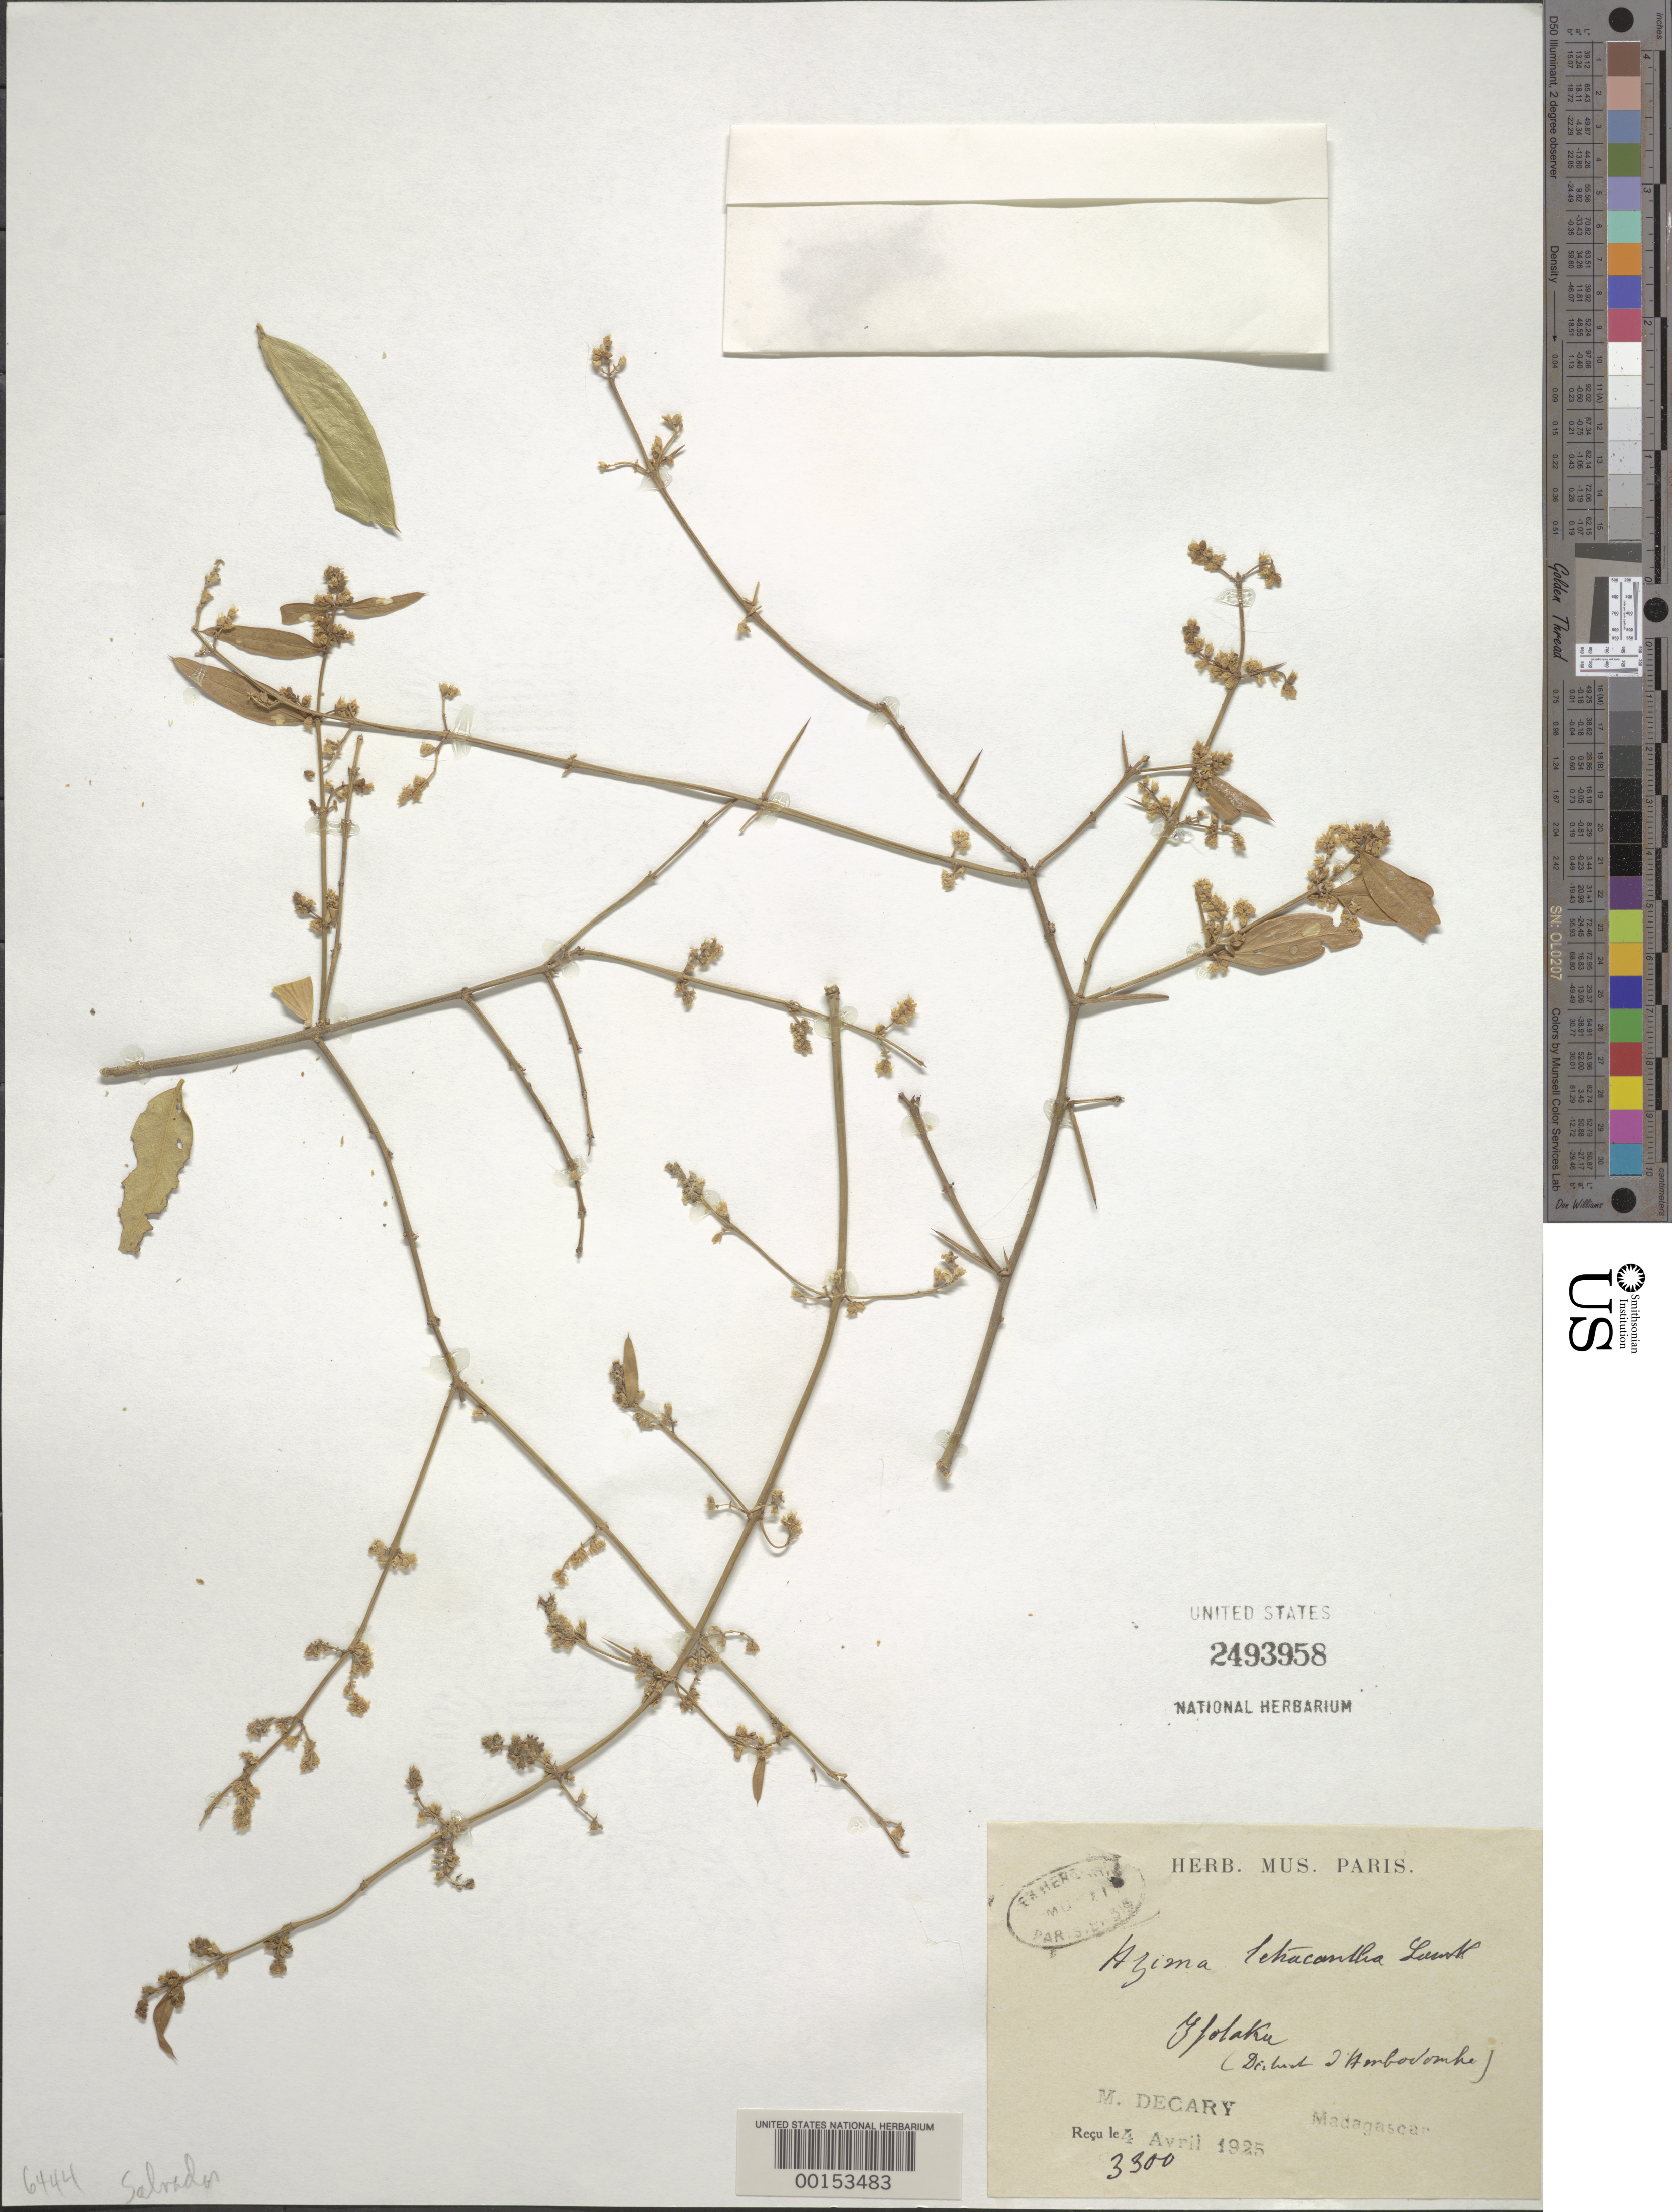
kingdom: Plantae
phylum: Tracheophyta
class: Magnoliopsida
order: Brassicales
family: Salvadoraceae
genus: Azima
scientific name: Azima tetracantha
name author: Lam.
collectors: R. Decary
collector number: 3300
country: Madagascar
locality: Ifolaka (District I'Ambodomke).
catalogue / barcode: US 2493958